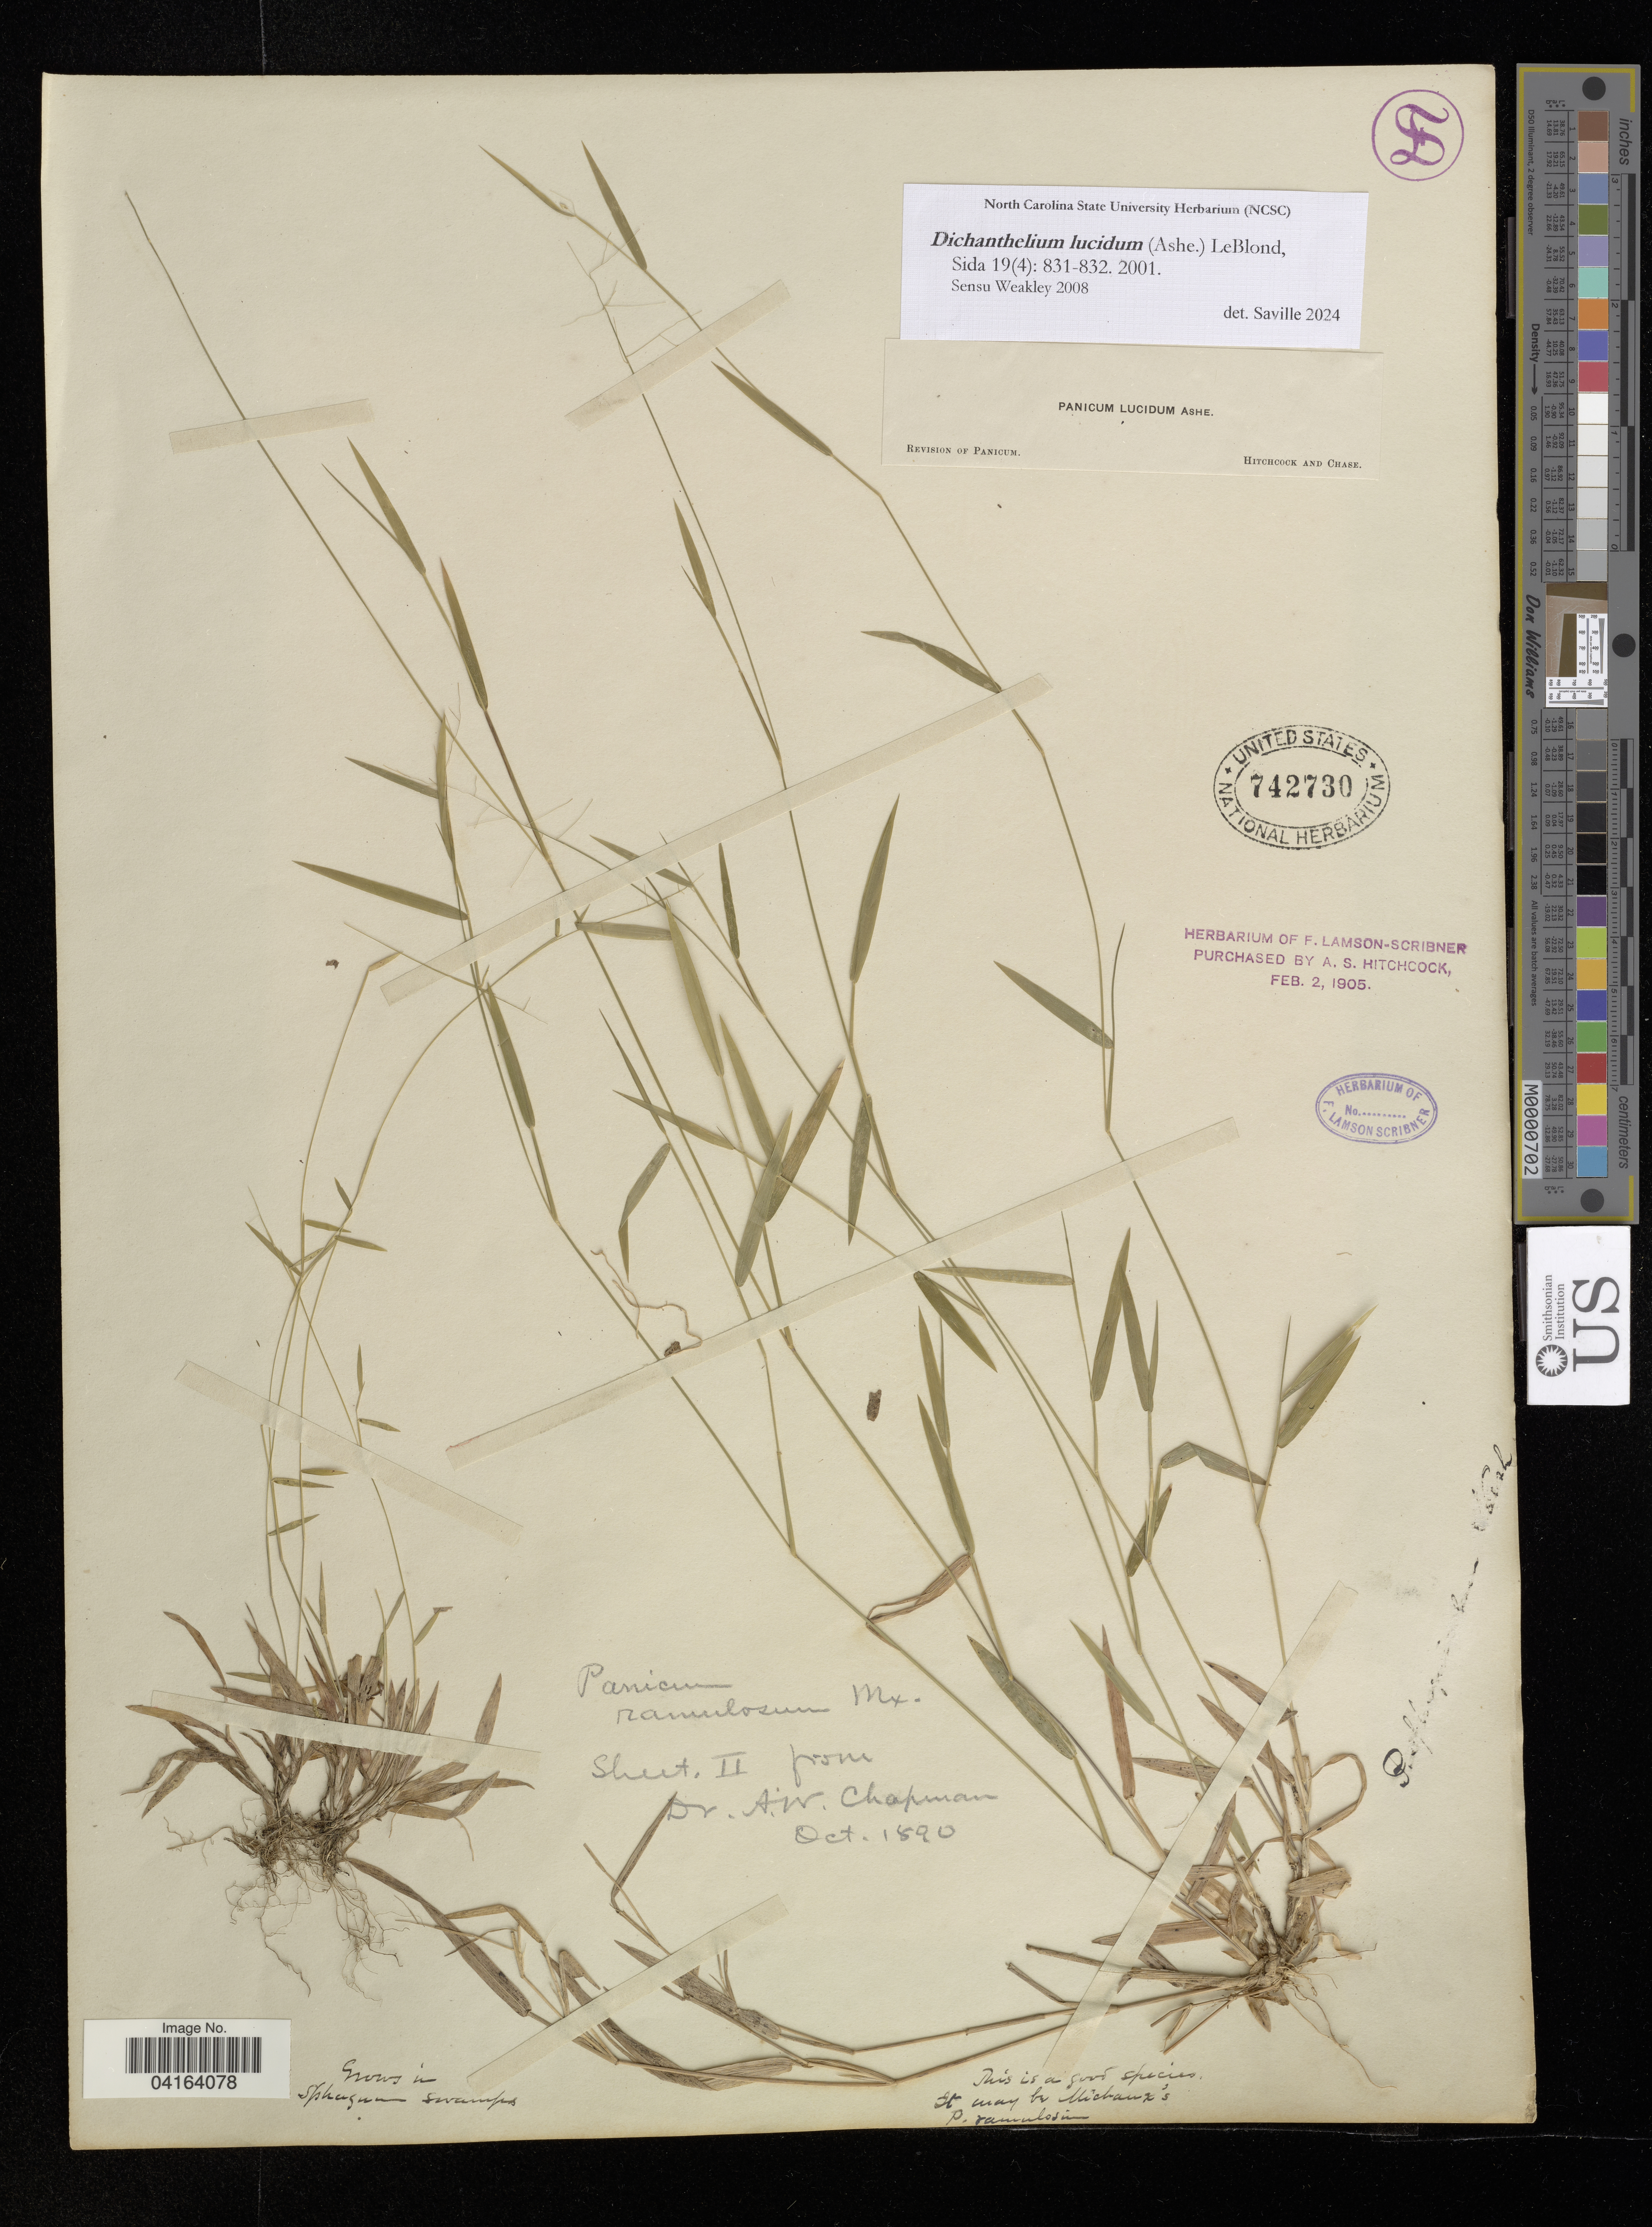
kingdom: Plantae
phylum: Tracheophyta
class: Liliopsida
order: Poales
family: Poaceae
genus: Dichanthelium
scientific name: Dichanthelium lucidum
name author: (Ashe) LeBlond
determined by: Saville, A. C., (NCSC), North Carolina State University (UNITED STATES)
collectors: F. Lamson-Scribner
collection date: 1905-02-02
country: United States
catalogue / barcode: US 742730